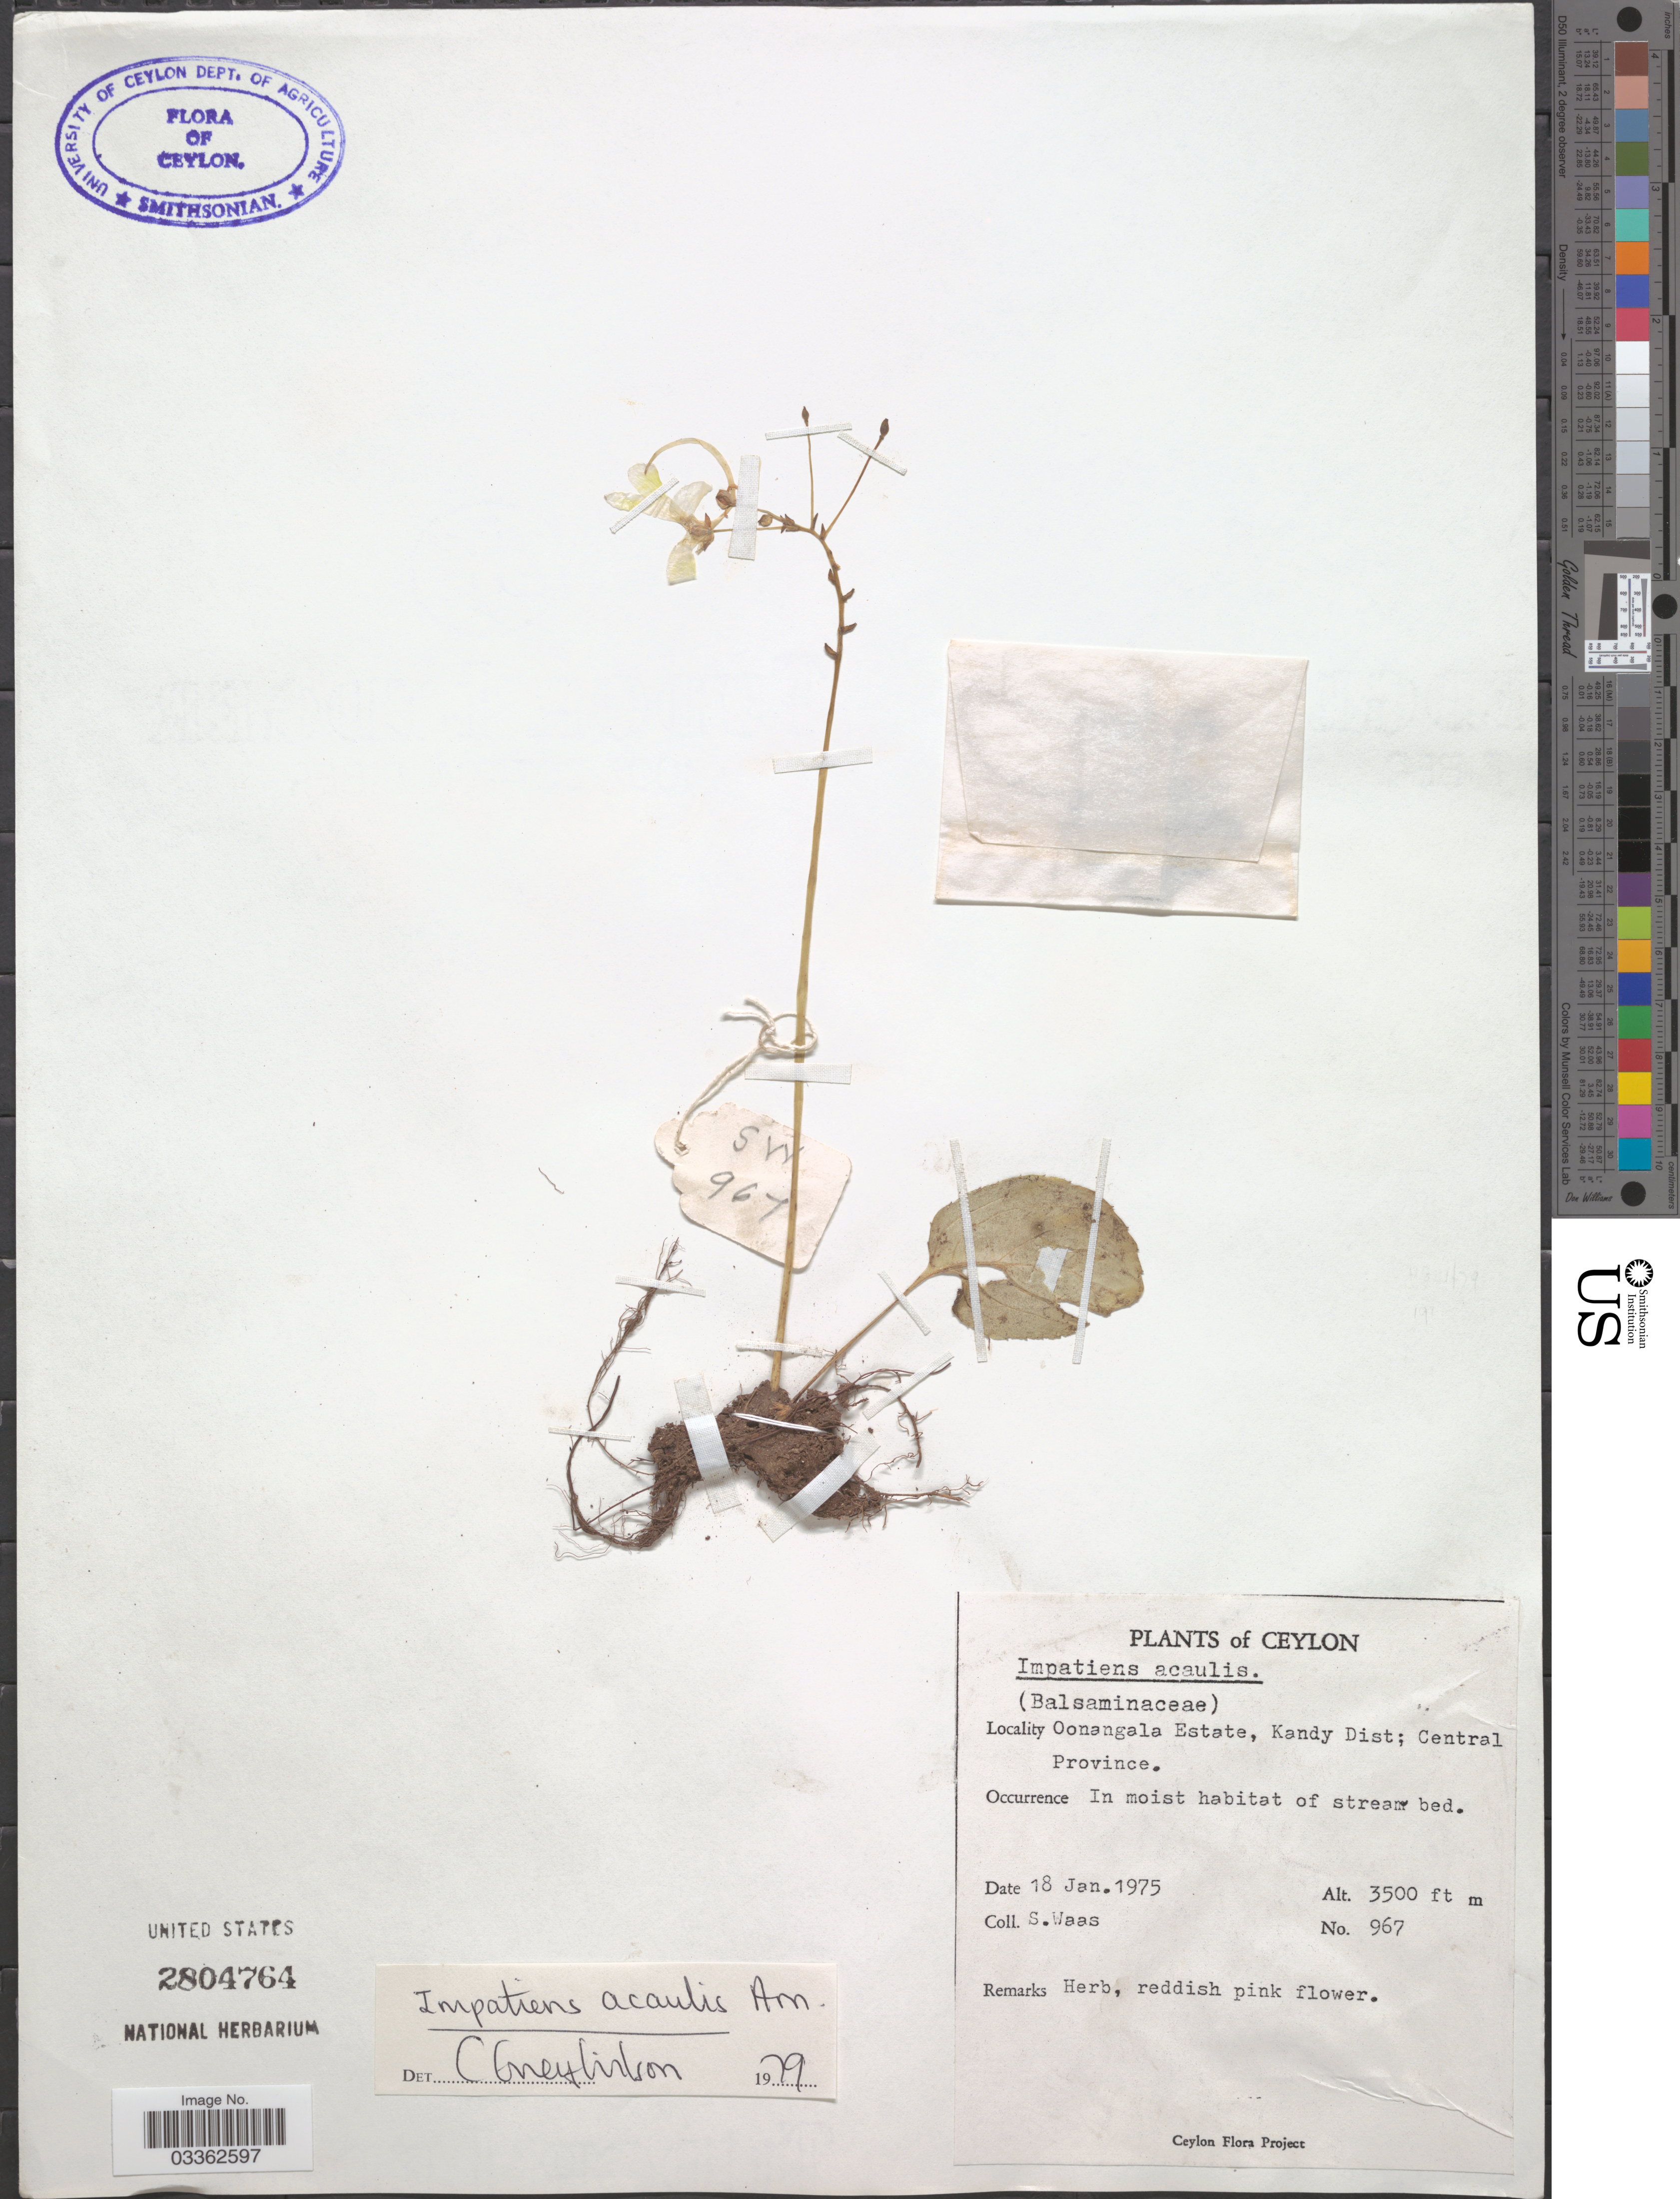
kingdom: Plantae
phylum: Tracheophyta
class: Magnoliopsida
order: Ericales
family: Balsaminaceae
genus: Impatiens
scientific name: Impatiens acaulis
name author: Arn.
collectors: S. Waas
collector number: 967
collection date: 1975-01-18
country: Sri Lanka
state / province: Central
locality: Ceylon. Oonangala Estate, Kandy Dist.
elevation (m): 1067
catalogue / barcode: US 2804764